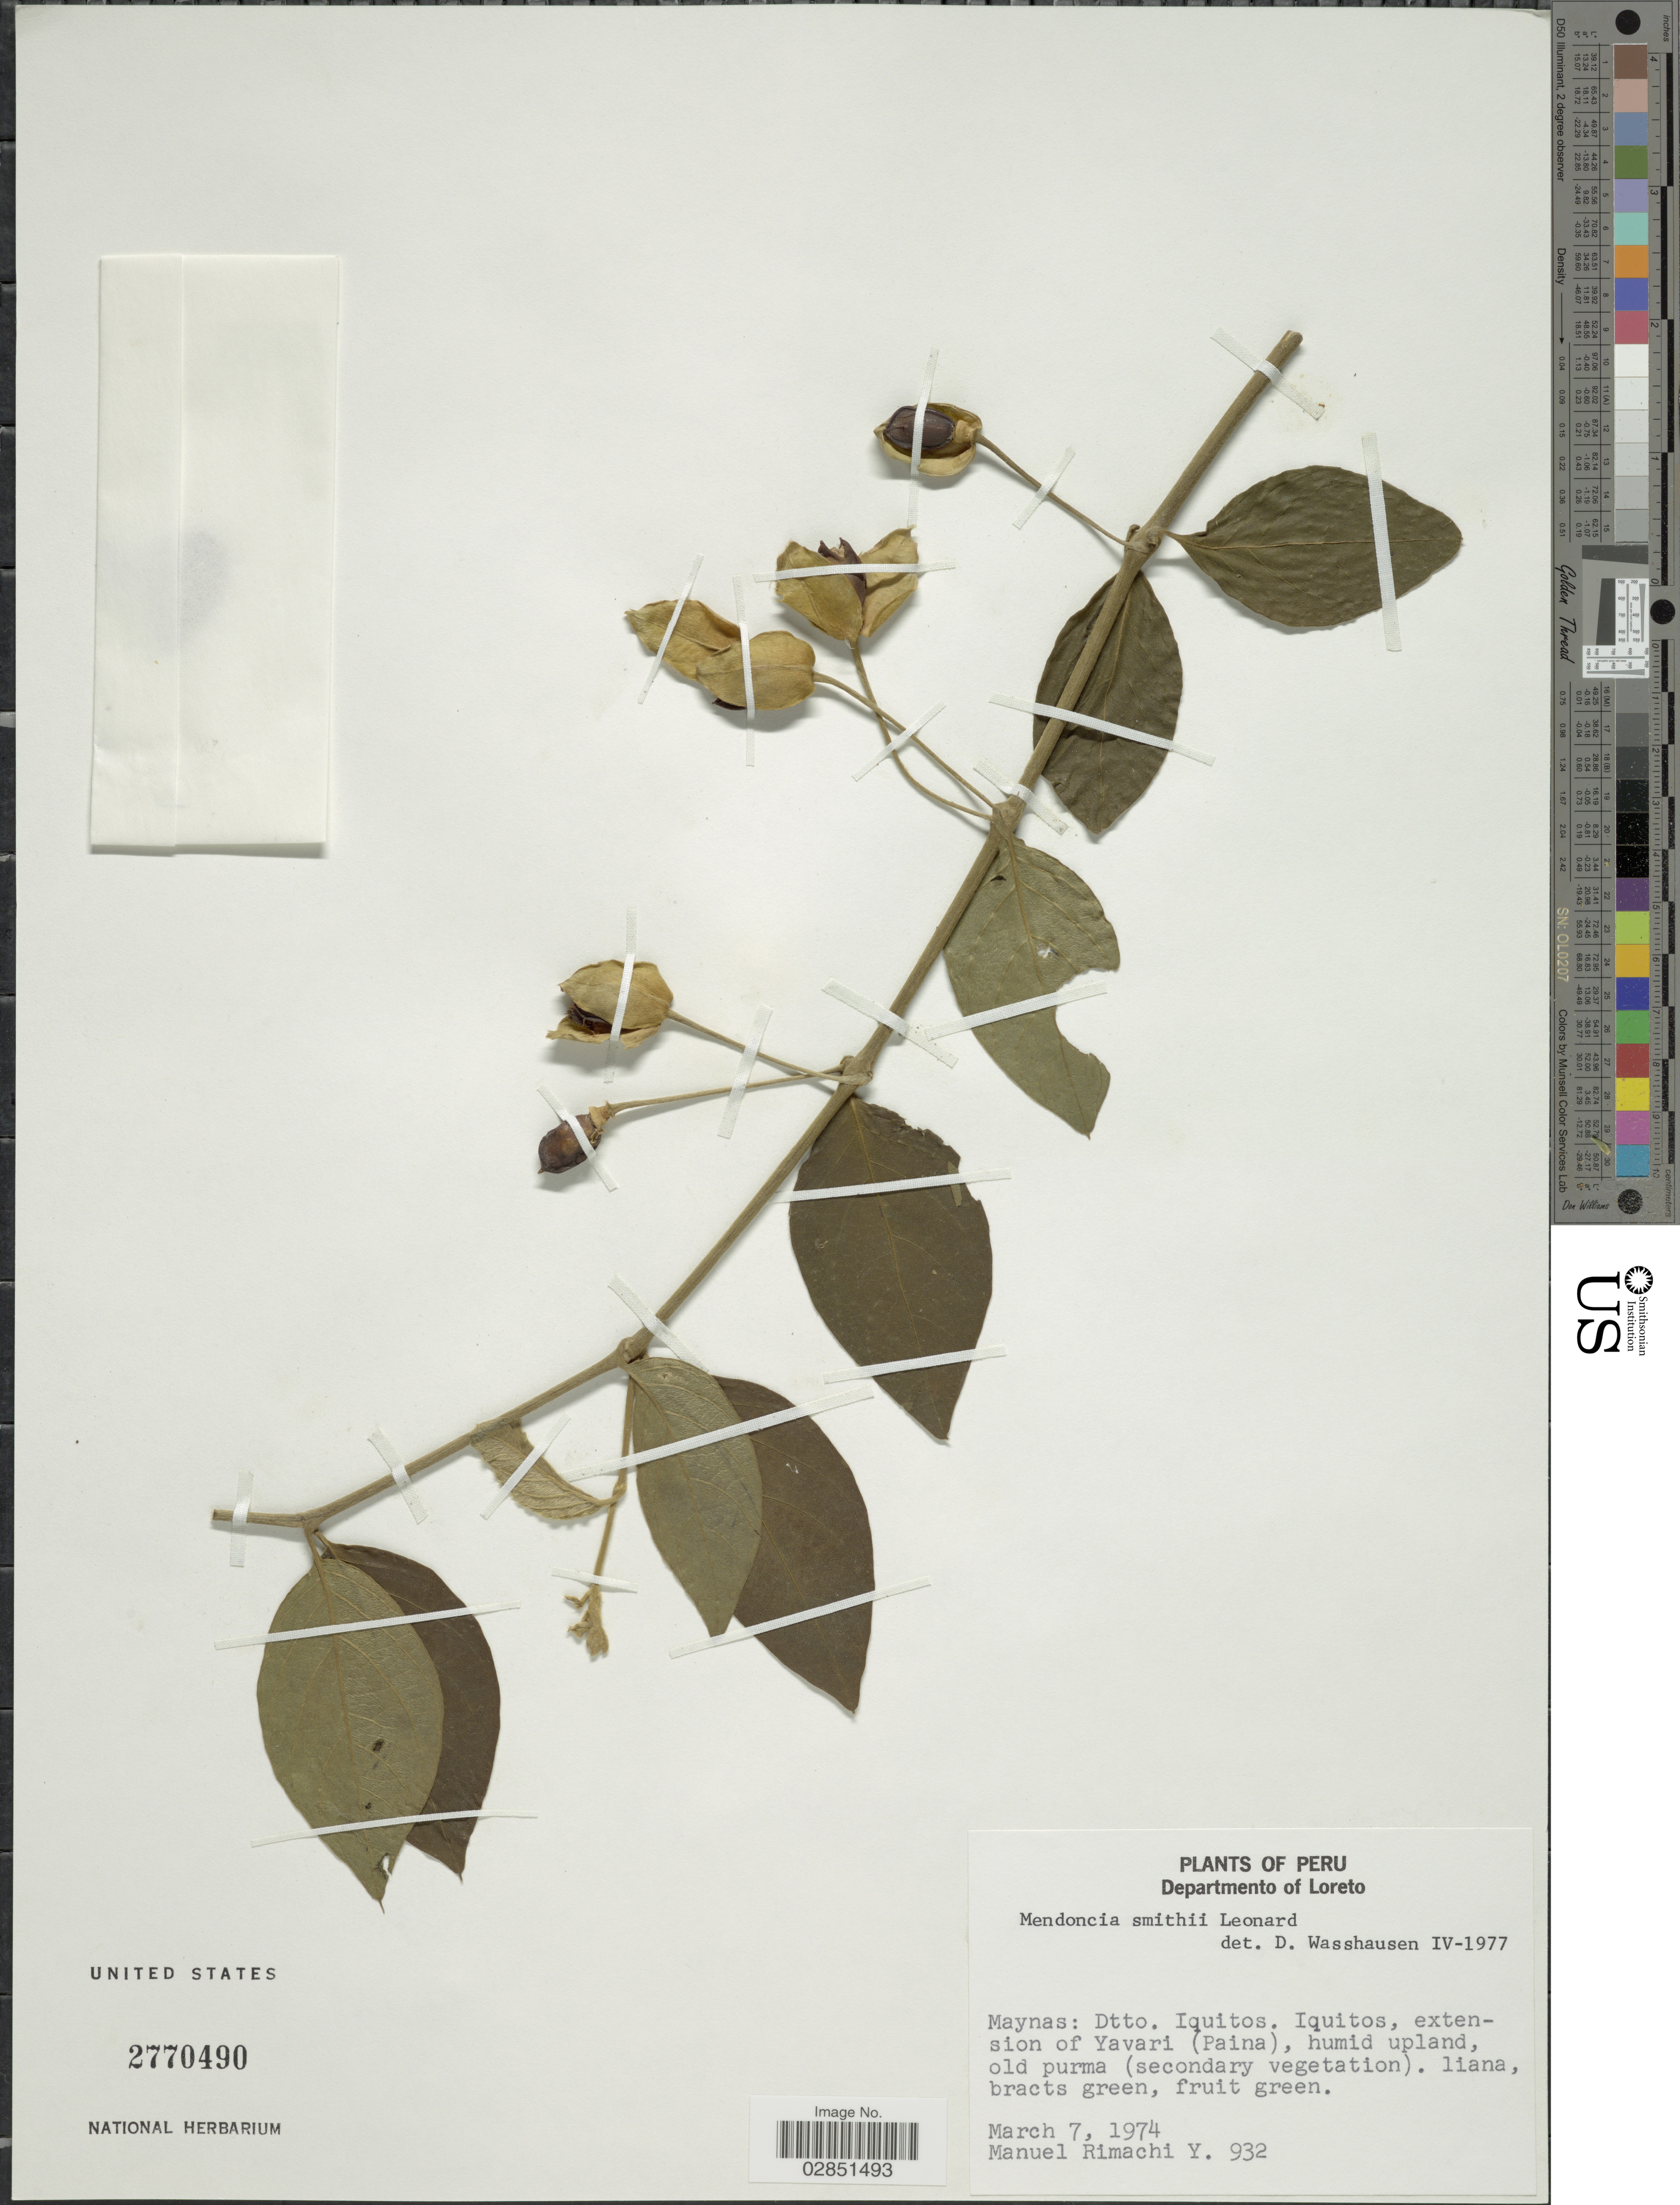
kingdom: Plantae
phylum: Tracheophyta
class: Magnoliopsida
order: Lamiales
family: Acanthaceae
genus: Mendoncia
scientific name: Mendoncia smithii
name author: Leonard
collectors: M. Rimachi Y.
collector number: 932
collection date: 1974-03-07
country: Peru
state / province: Loreto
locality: Departmento of Loreto. Maynas: Dtto. Iquitos. Iquitos, extension of Yavari (Paina), humid upland.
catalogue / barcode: US 2770490